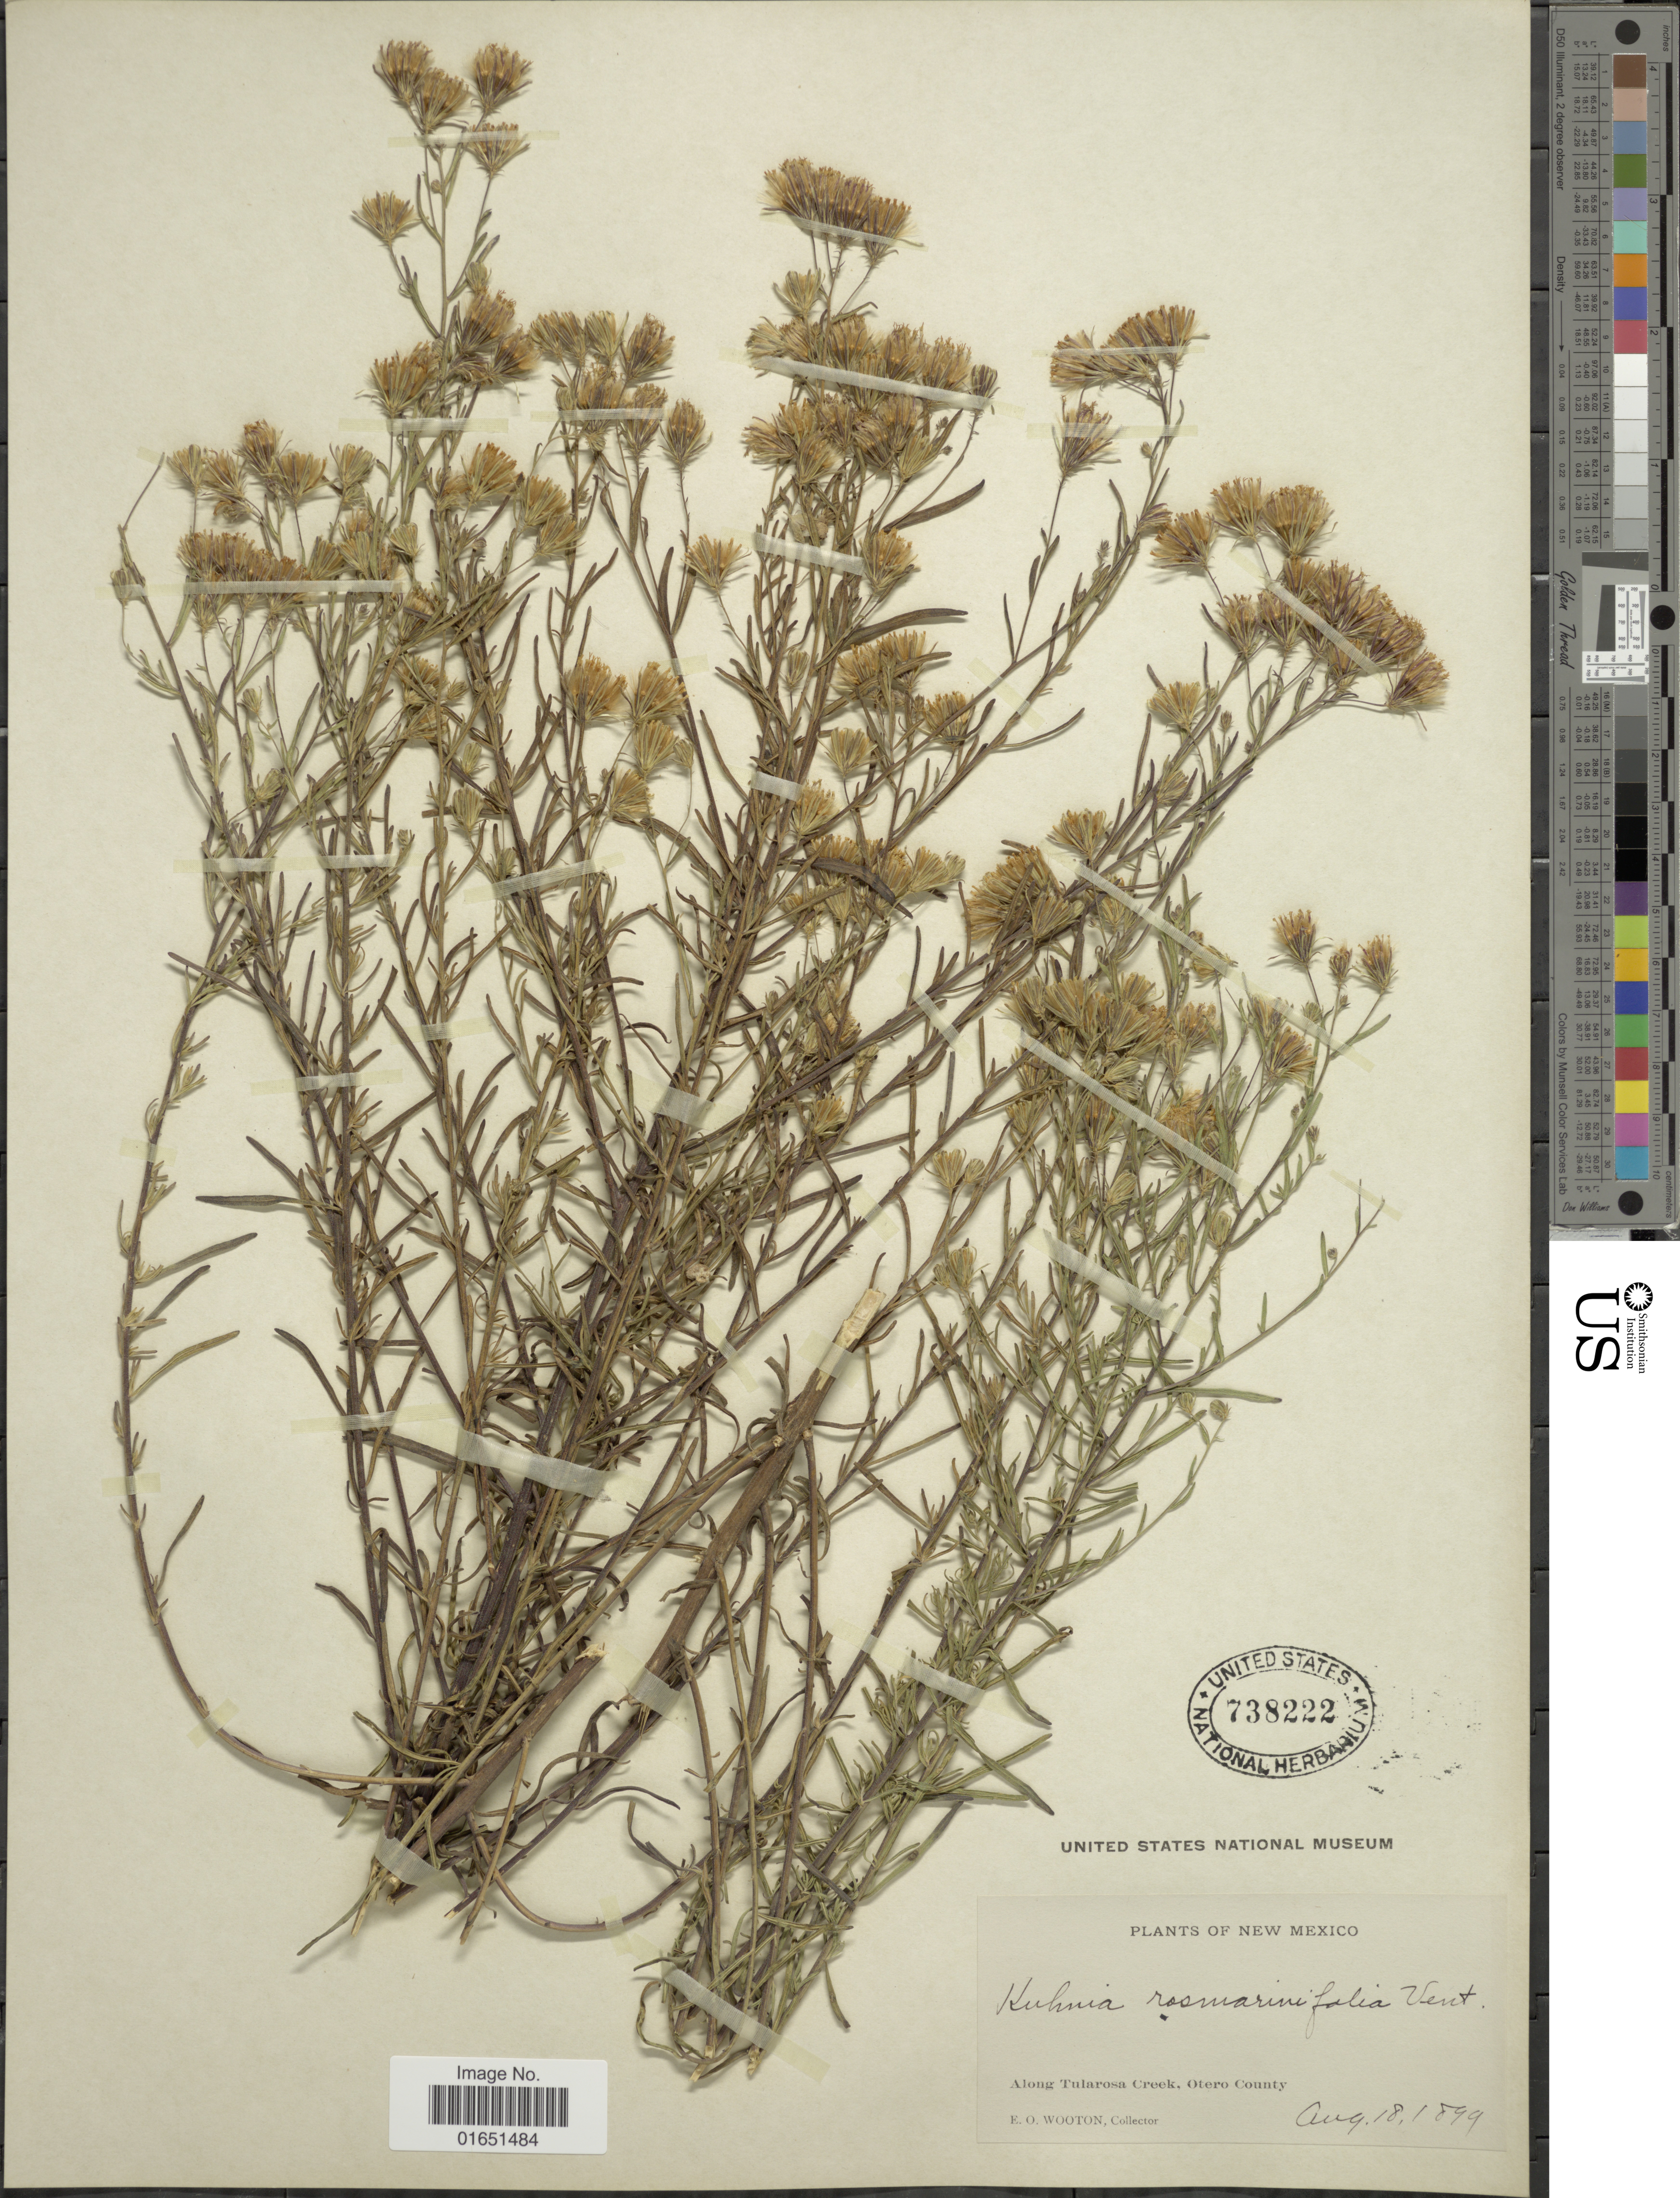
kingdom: Plantae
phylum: Tracheophyta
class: Magnoliopsida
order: Asterales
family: Asteraceae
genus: Brickellia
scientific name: Brickellia rosmarinifolia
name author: (Vent.) W.A. Weber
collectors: E. O. Wooton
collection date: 1899-08-18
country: United States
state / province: New Mexico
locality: Along Tularosa Creek, Otero County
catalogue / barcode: US 738222